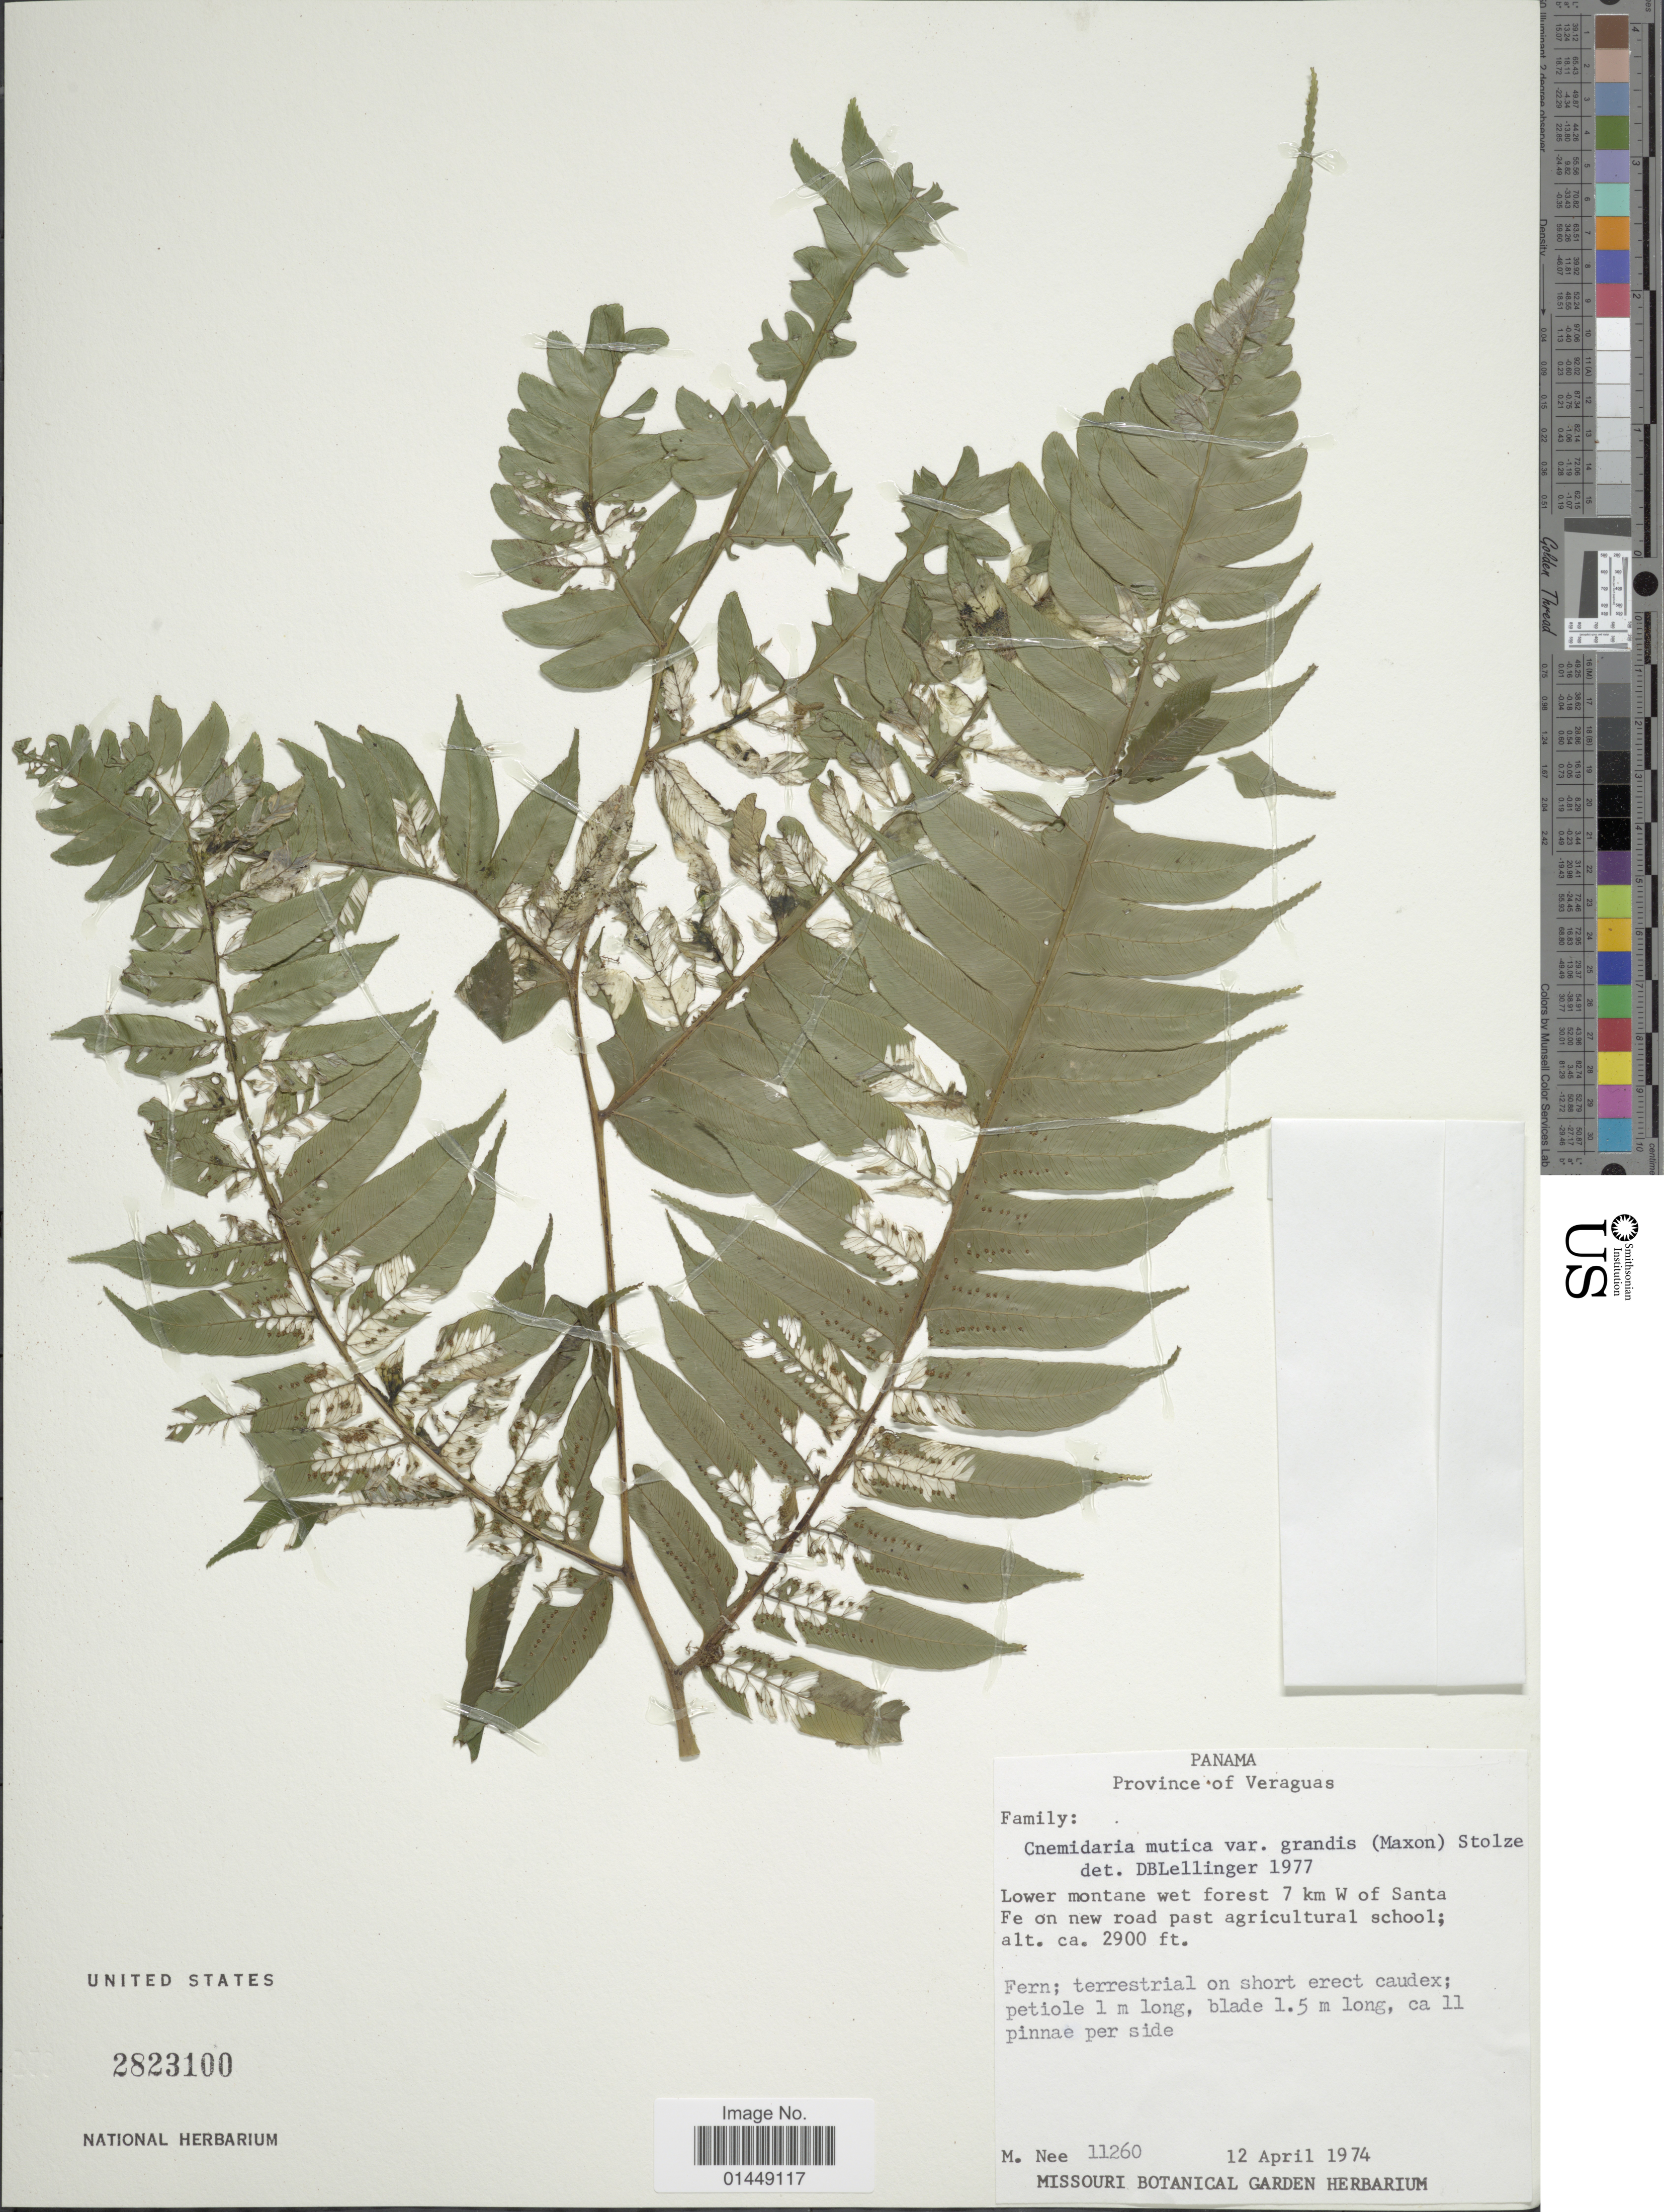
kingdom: Plantae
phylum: Tracheophyta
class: Polypodiopsida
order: Cyatheales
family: Cyatheaceae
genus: Cyathea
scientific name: Cyathea mutica var. grandis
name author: (Maxon) Lehnert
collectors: M. Nee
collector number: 11260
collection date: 1974-04-12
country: Panama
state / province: Veraguas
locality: Province of Veraguas. Lower montane wet forest 7 km W of Santa Fe on new road past agricultural school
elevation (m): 884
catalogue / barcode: US 2823100